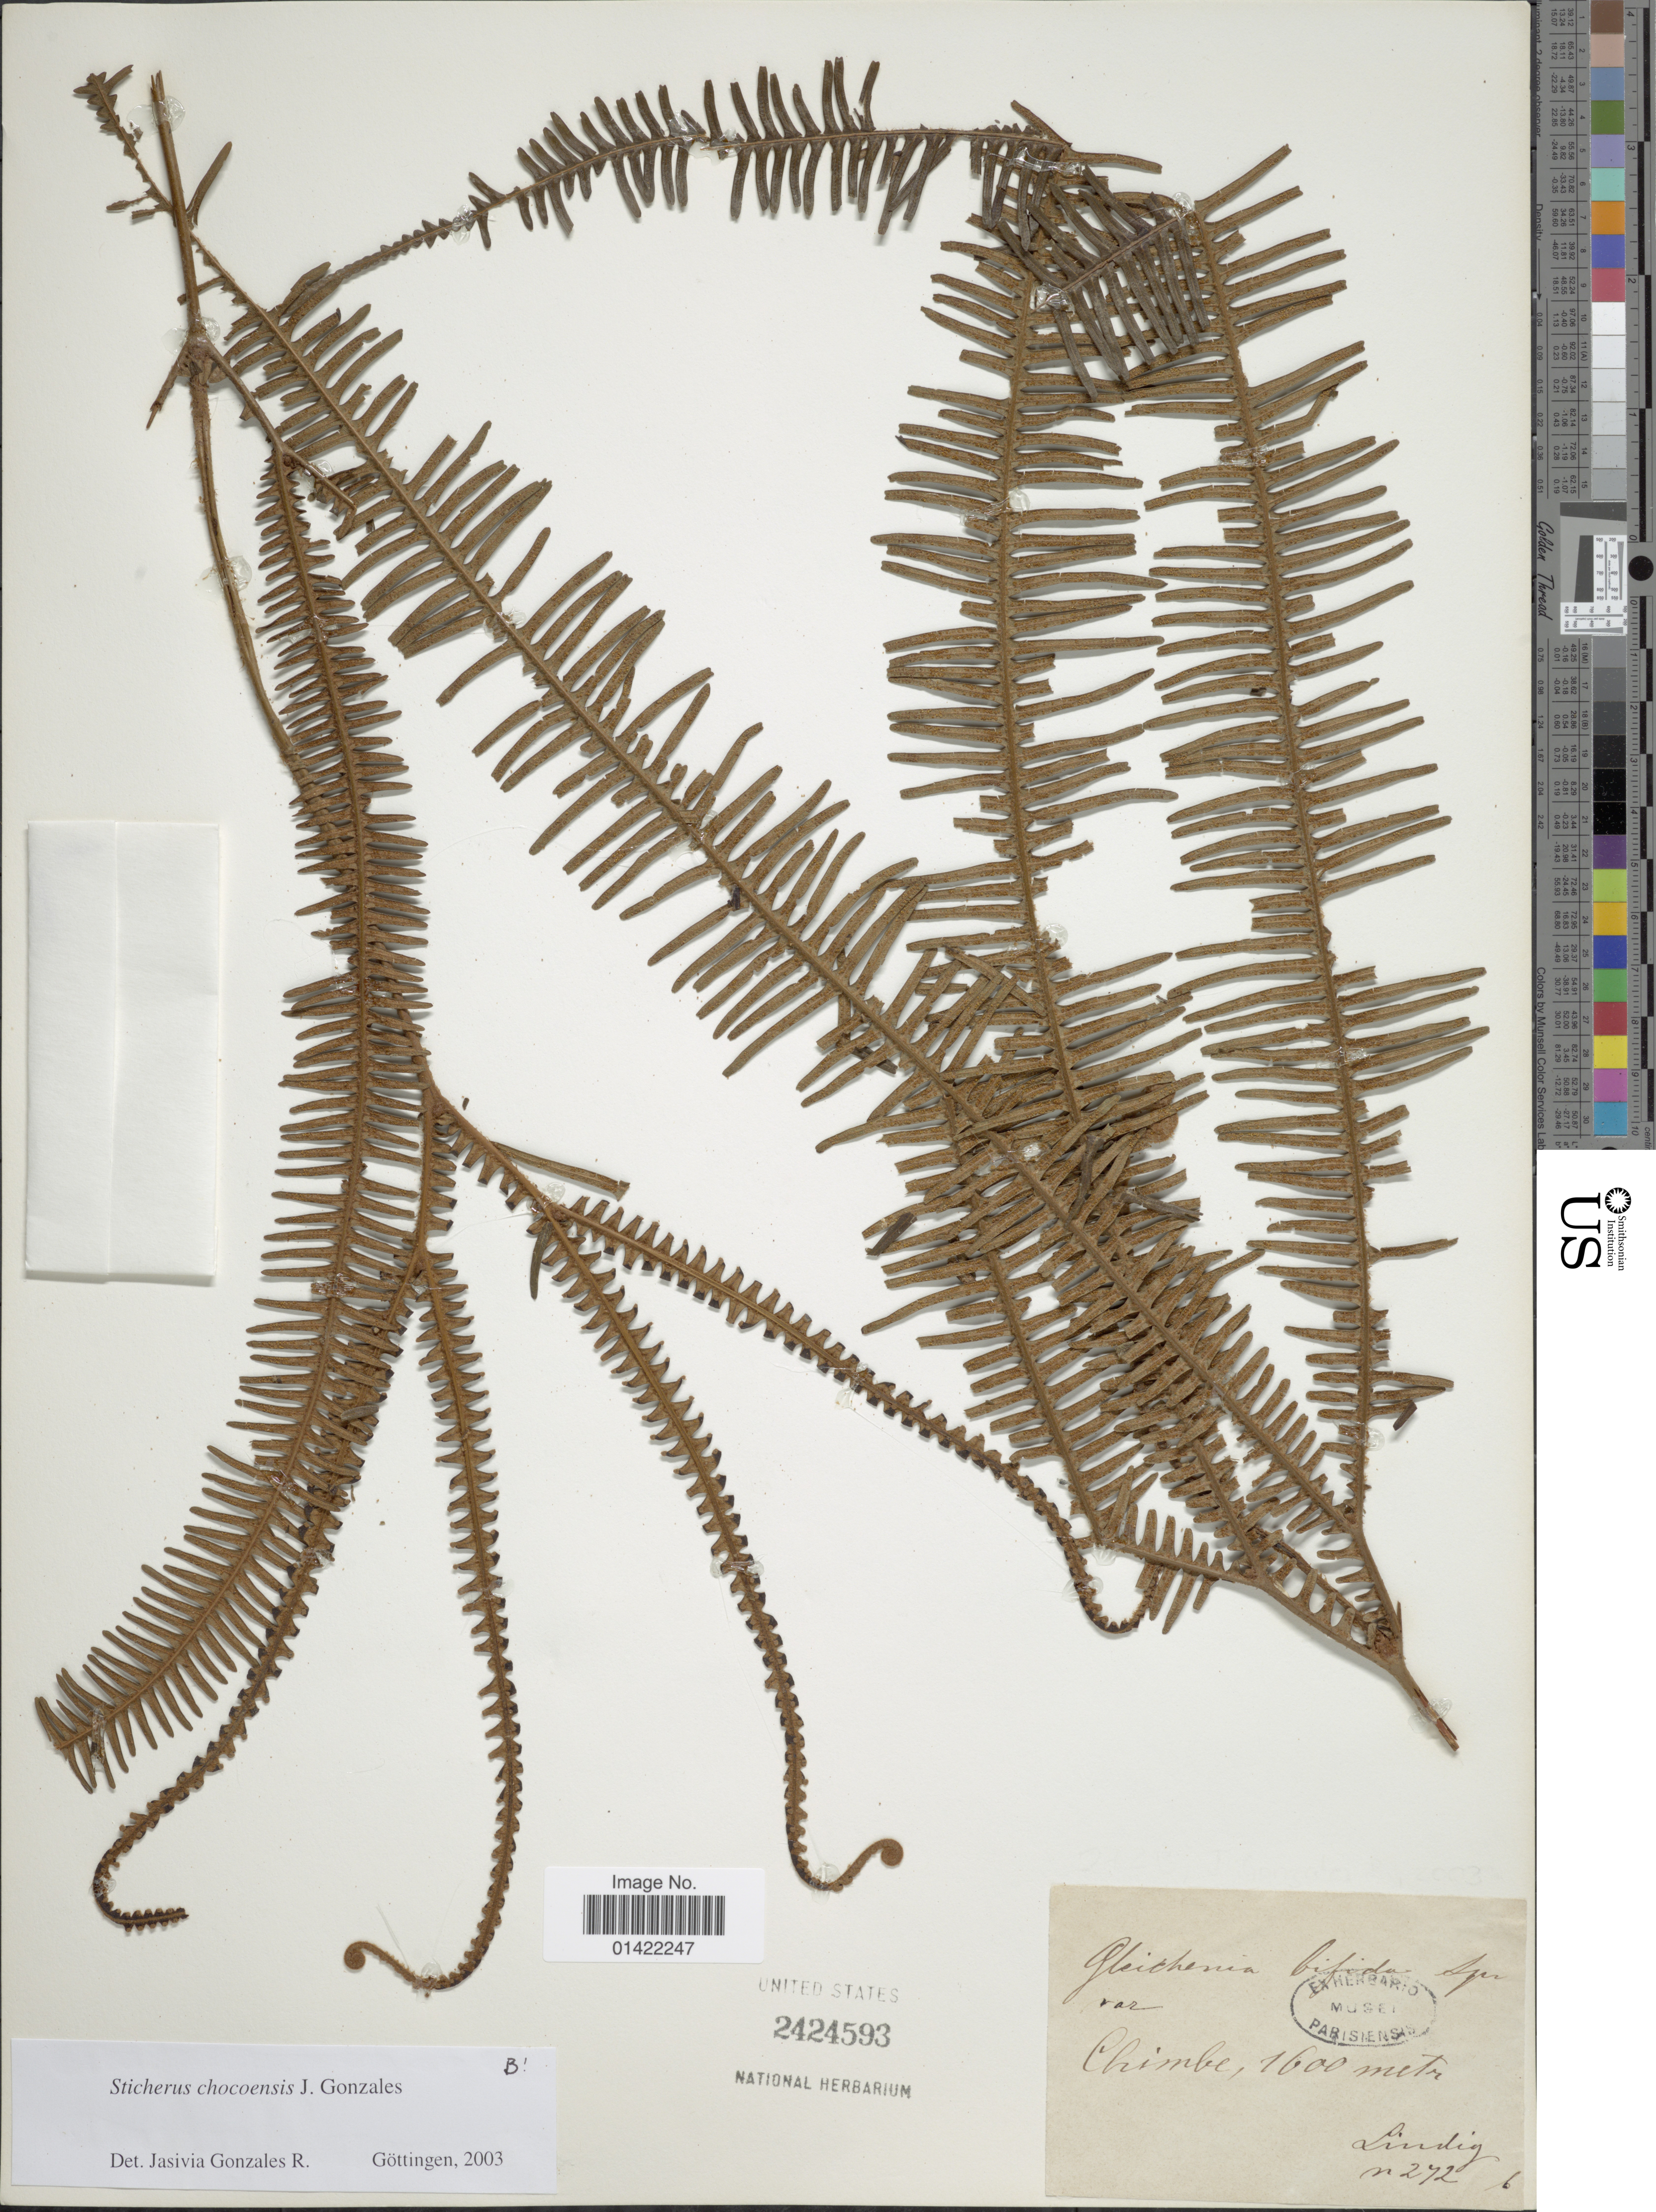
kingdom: Plantae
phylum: Tracheophyta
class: Polypodiopsida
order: Gleicheniales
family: Gleicheniaceae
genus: Sticherus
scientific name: Sticherus chocoensis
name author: J. Gonzales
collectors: -. Lindig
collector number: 272b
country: Chile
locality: Chimbe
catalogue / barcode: US 2424593